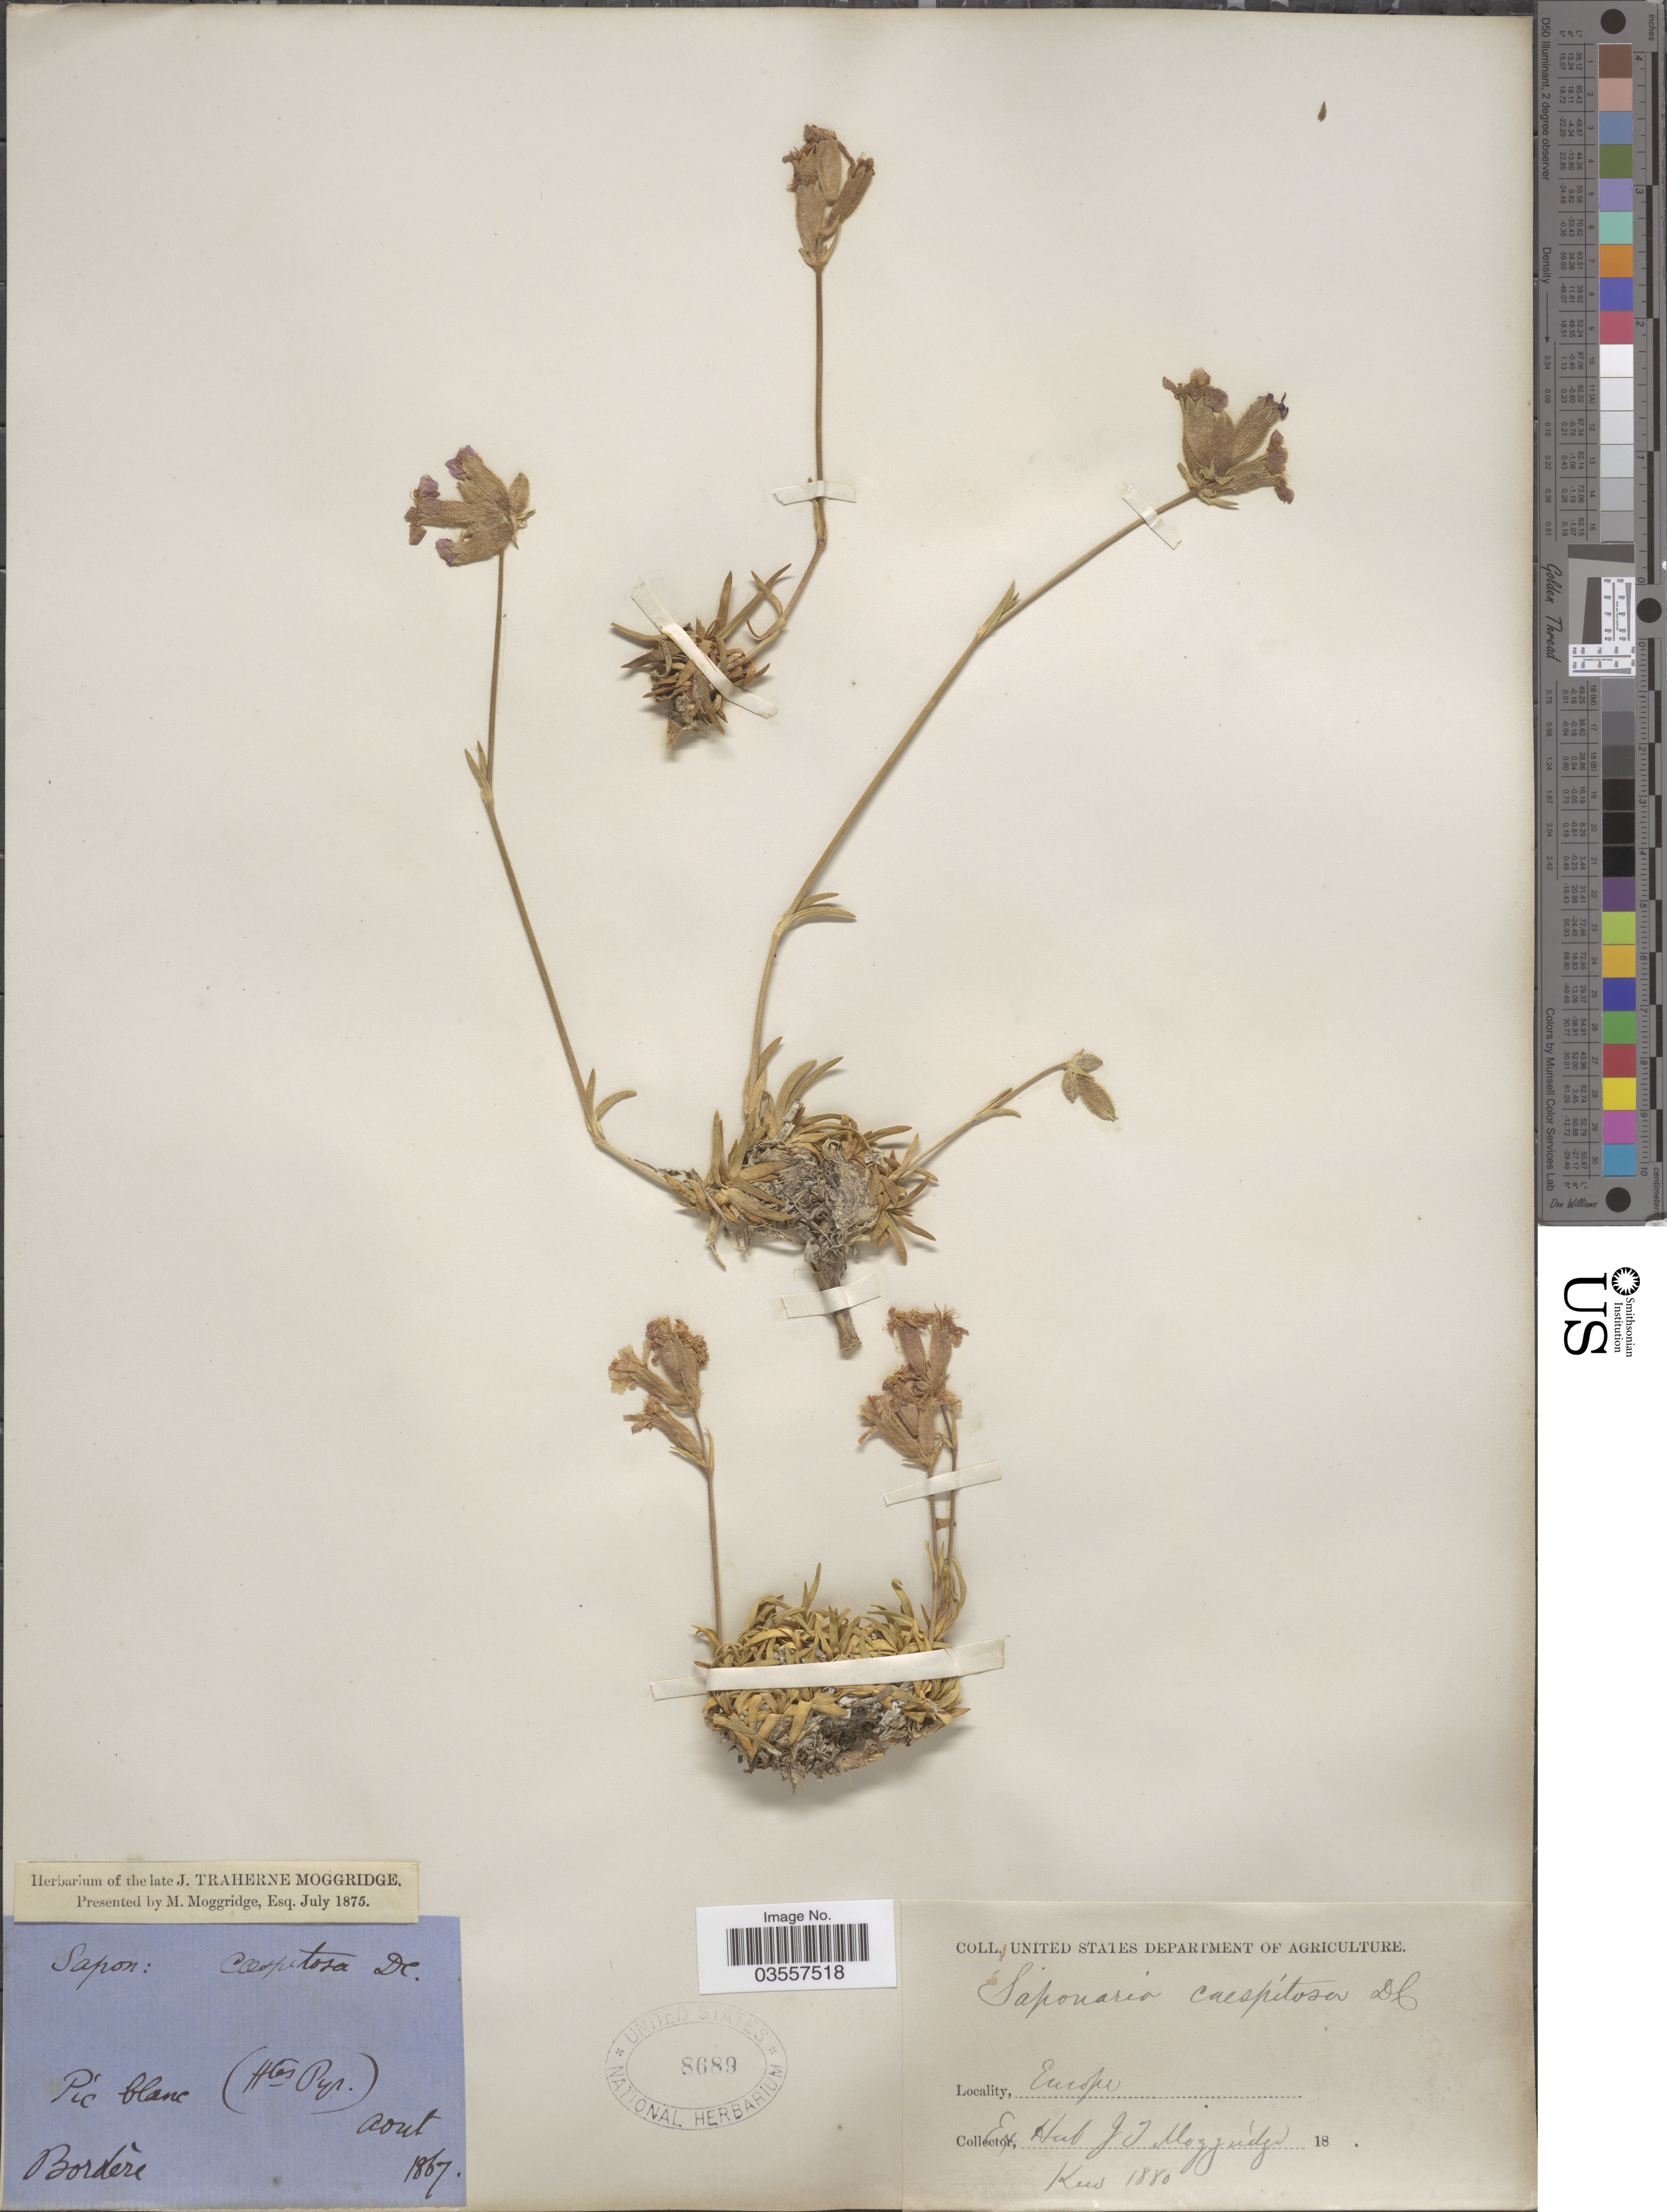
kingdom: Plantae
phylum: Tracheophyta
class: Magnoliopsida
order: Caryophyllales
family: Caryophyllaceae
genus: Saponaria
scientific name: Saponaria caespitosa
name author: DC.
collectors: -. Bordere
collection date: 1867-08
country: France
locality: Pic blanc (Htes Pyr.). Europe.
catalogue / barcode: US 8689